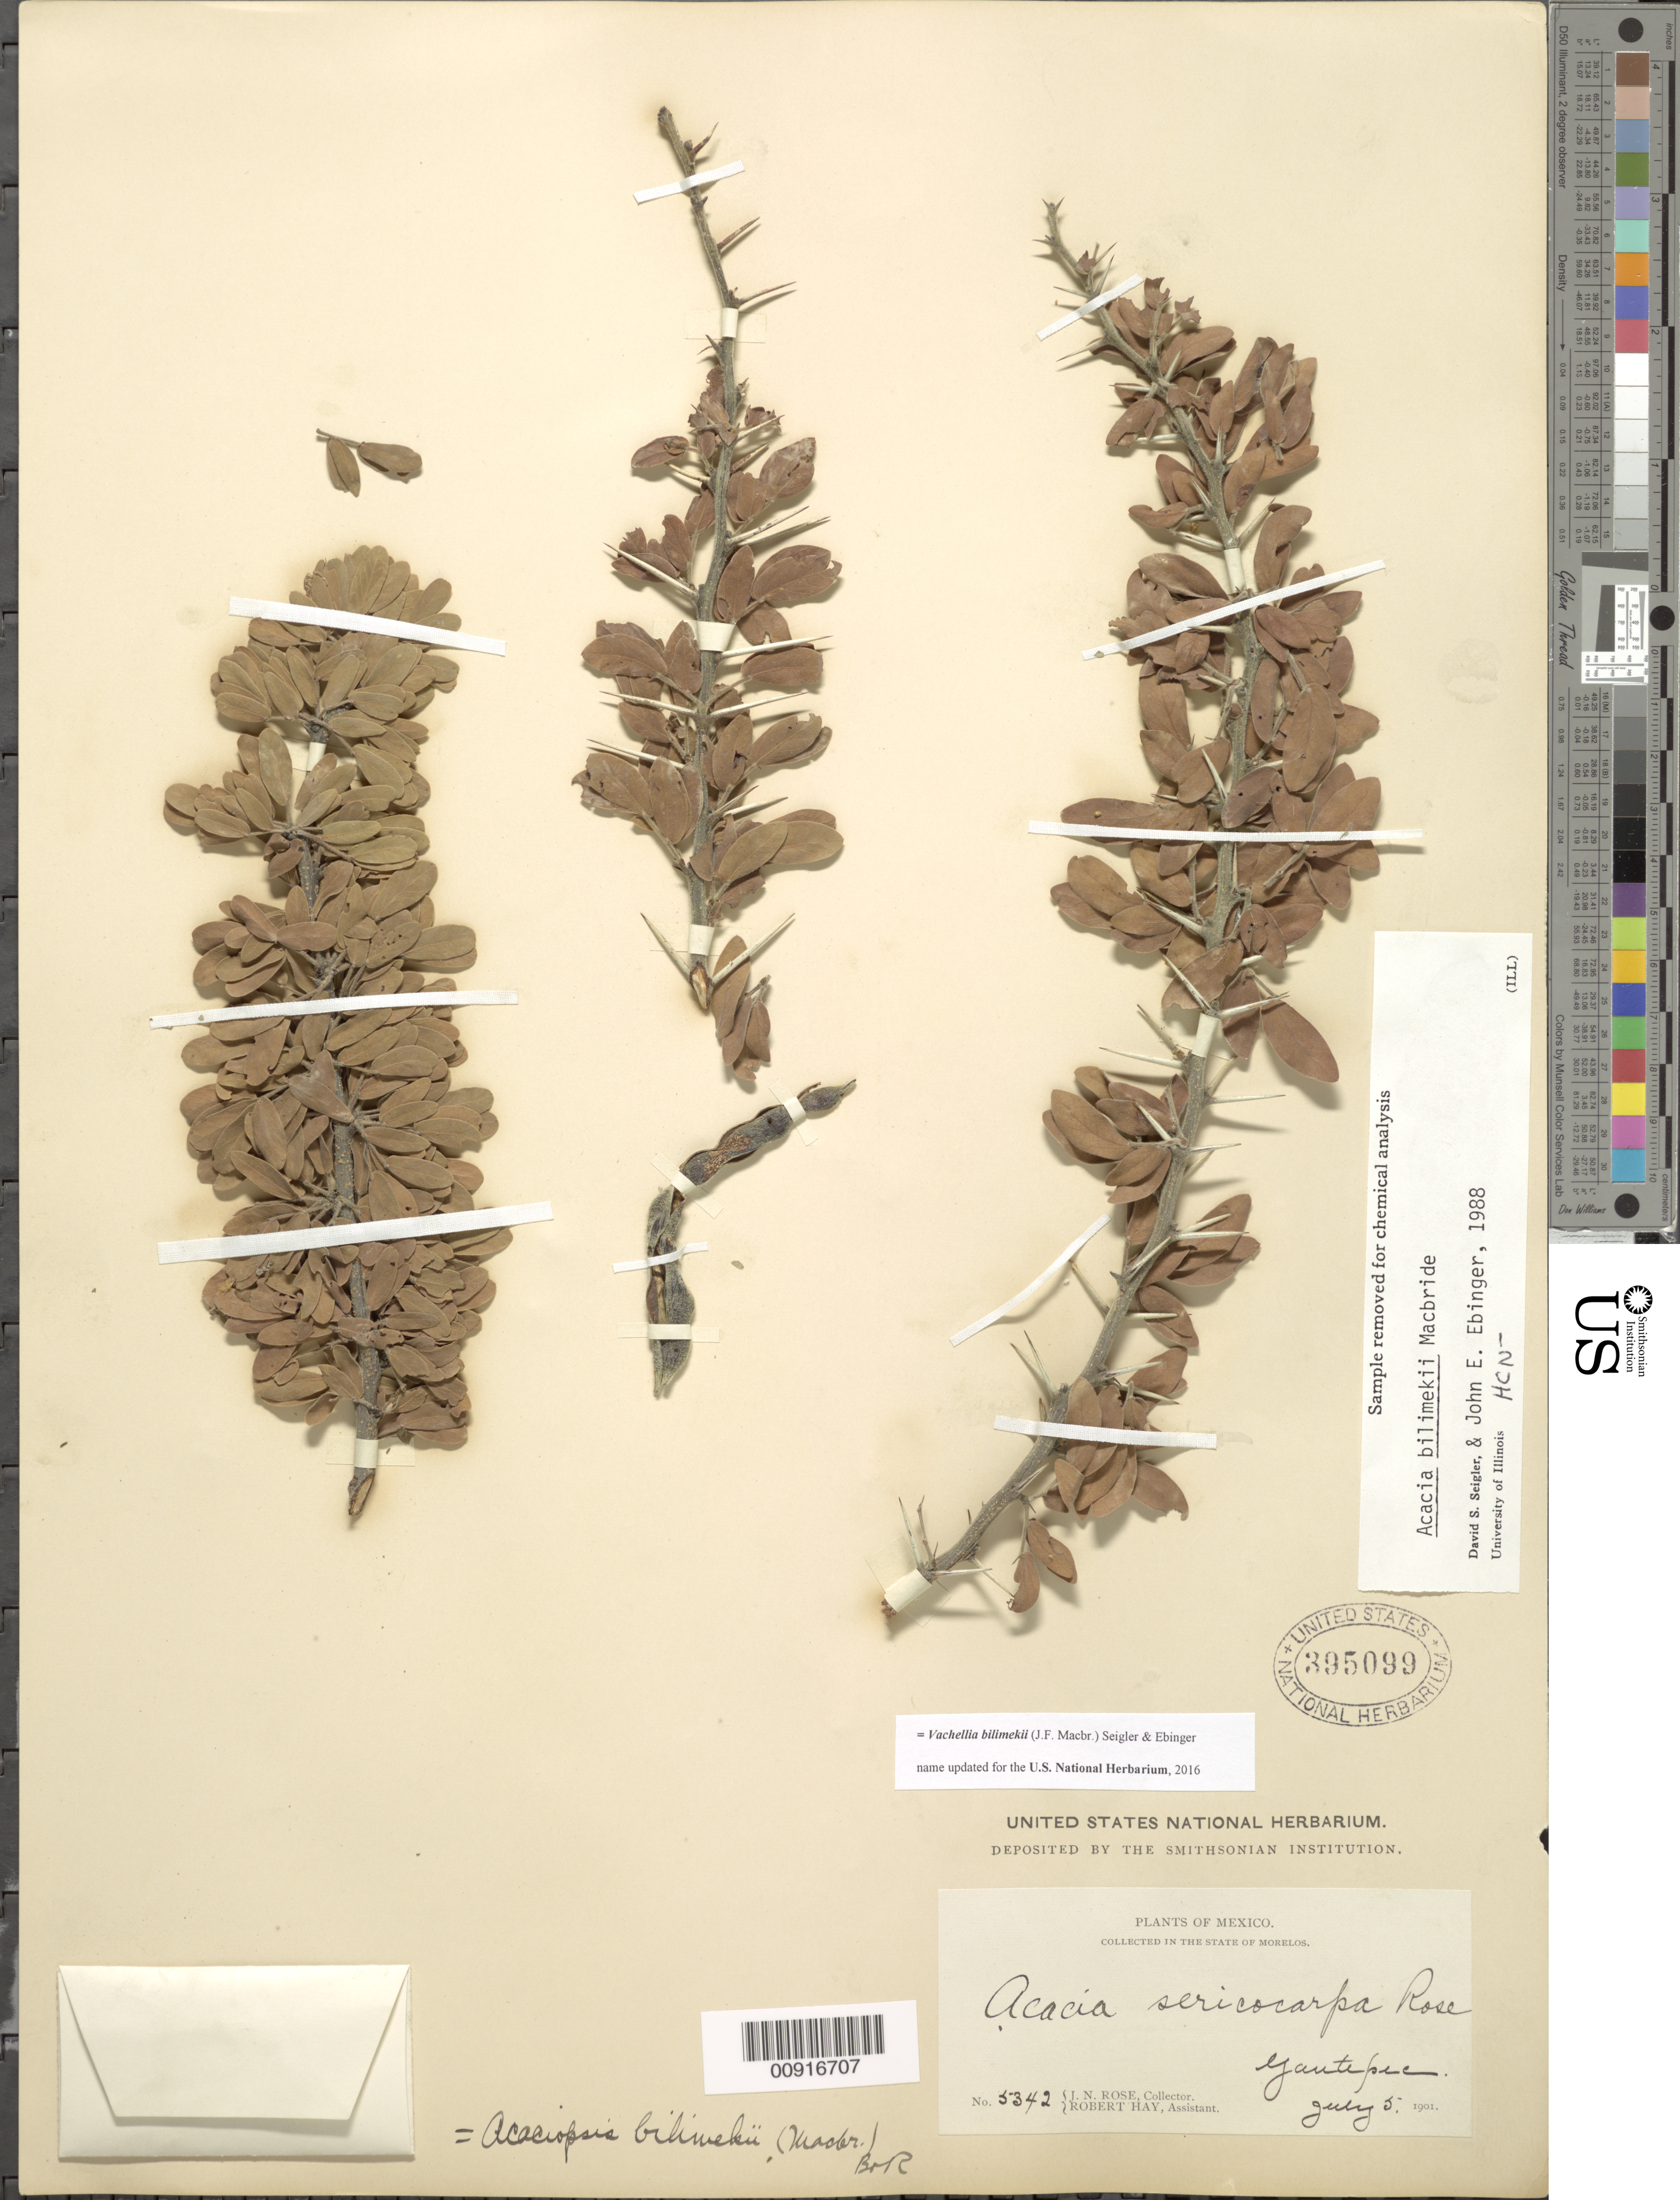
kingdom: Plantae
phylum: Tracheophyta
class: Magnoliopsida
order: Fabales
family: Fabaceae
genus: Vachellia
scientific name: Vachellia bilimekii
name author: (J.F. Macbr.) Seigler & Ebinger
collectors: J. N. Rose & R. Hay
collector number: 5342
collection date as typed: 05 Jul 1901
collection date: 1901-07-05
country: Mexico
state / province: Morelos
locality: Yautepec, Morelos.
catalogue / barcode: US 395099